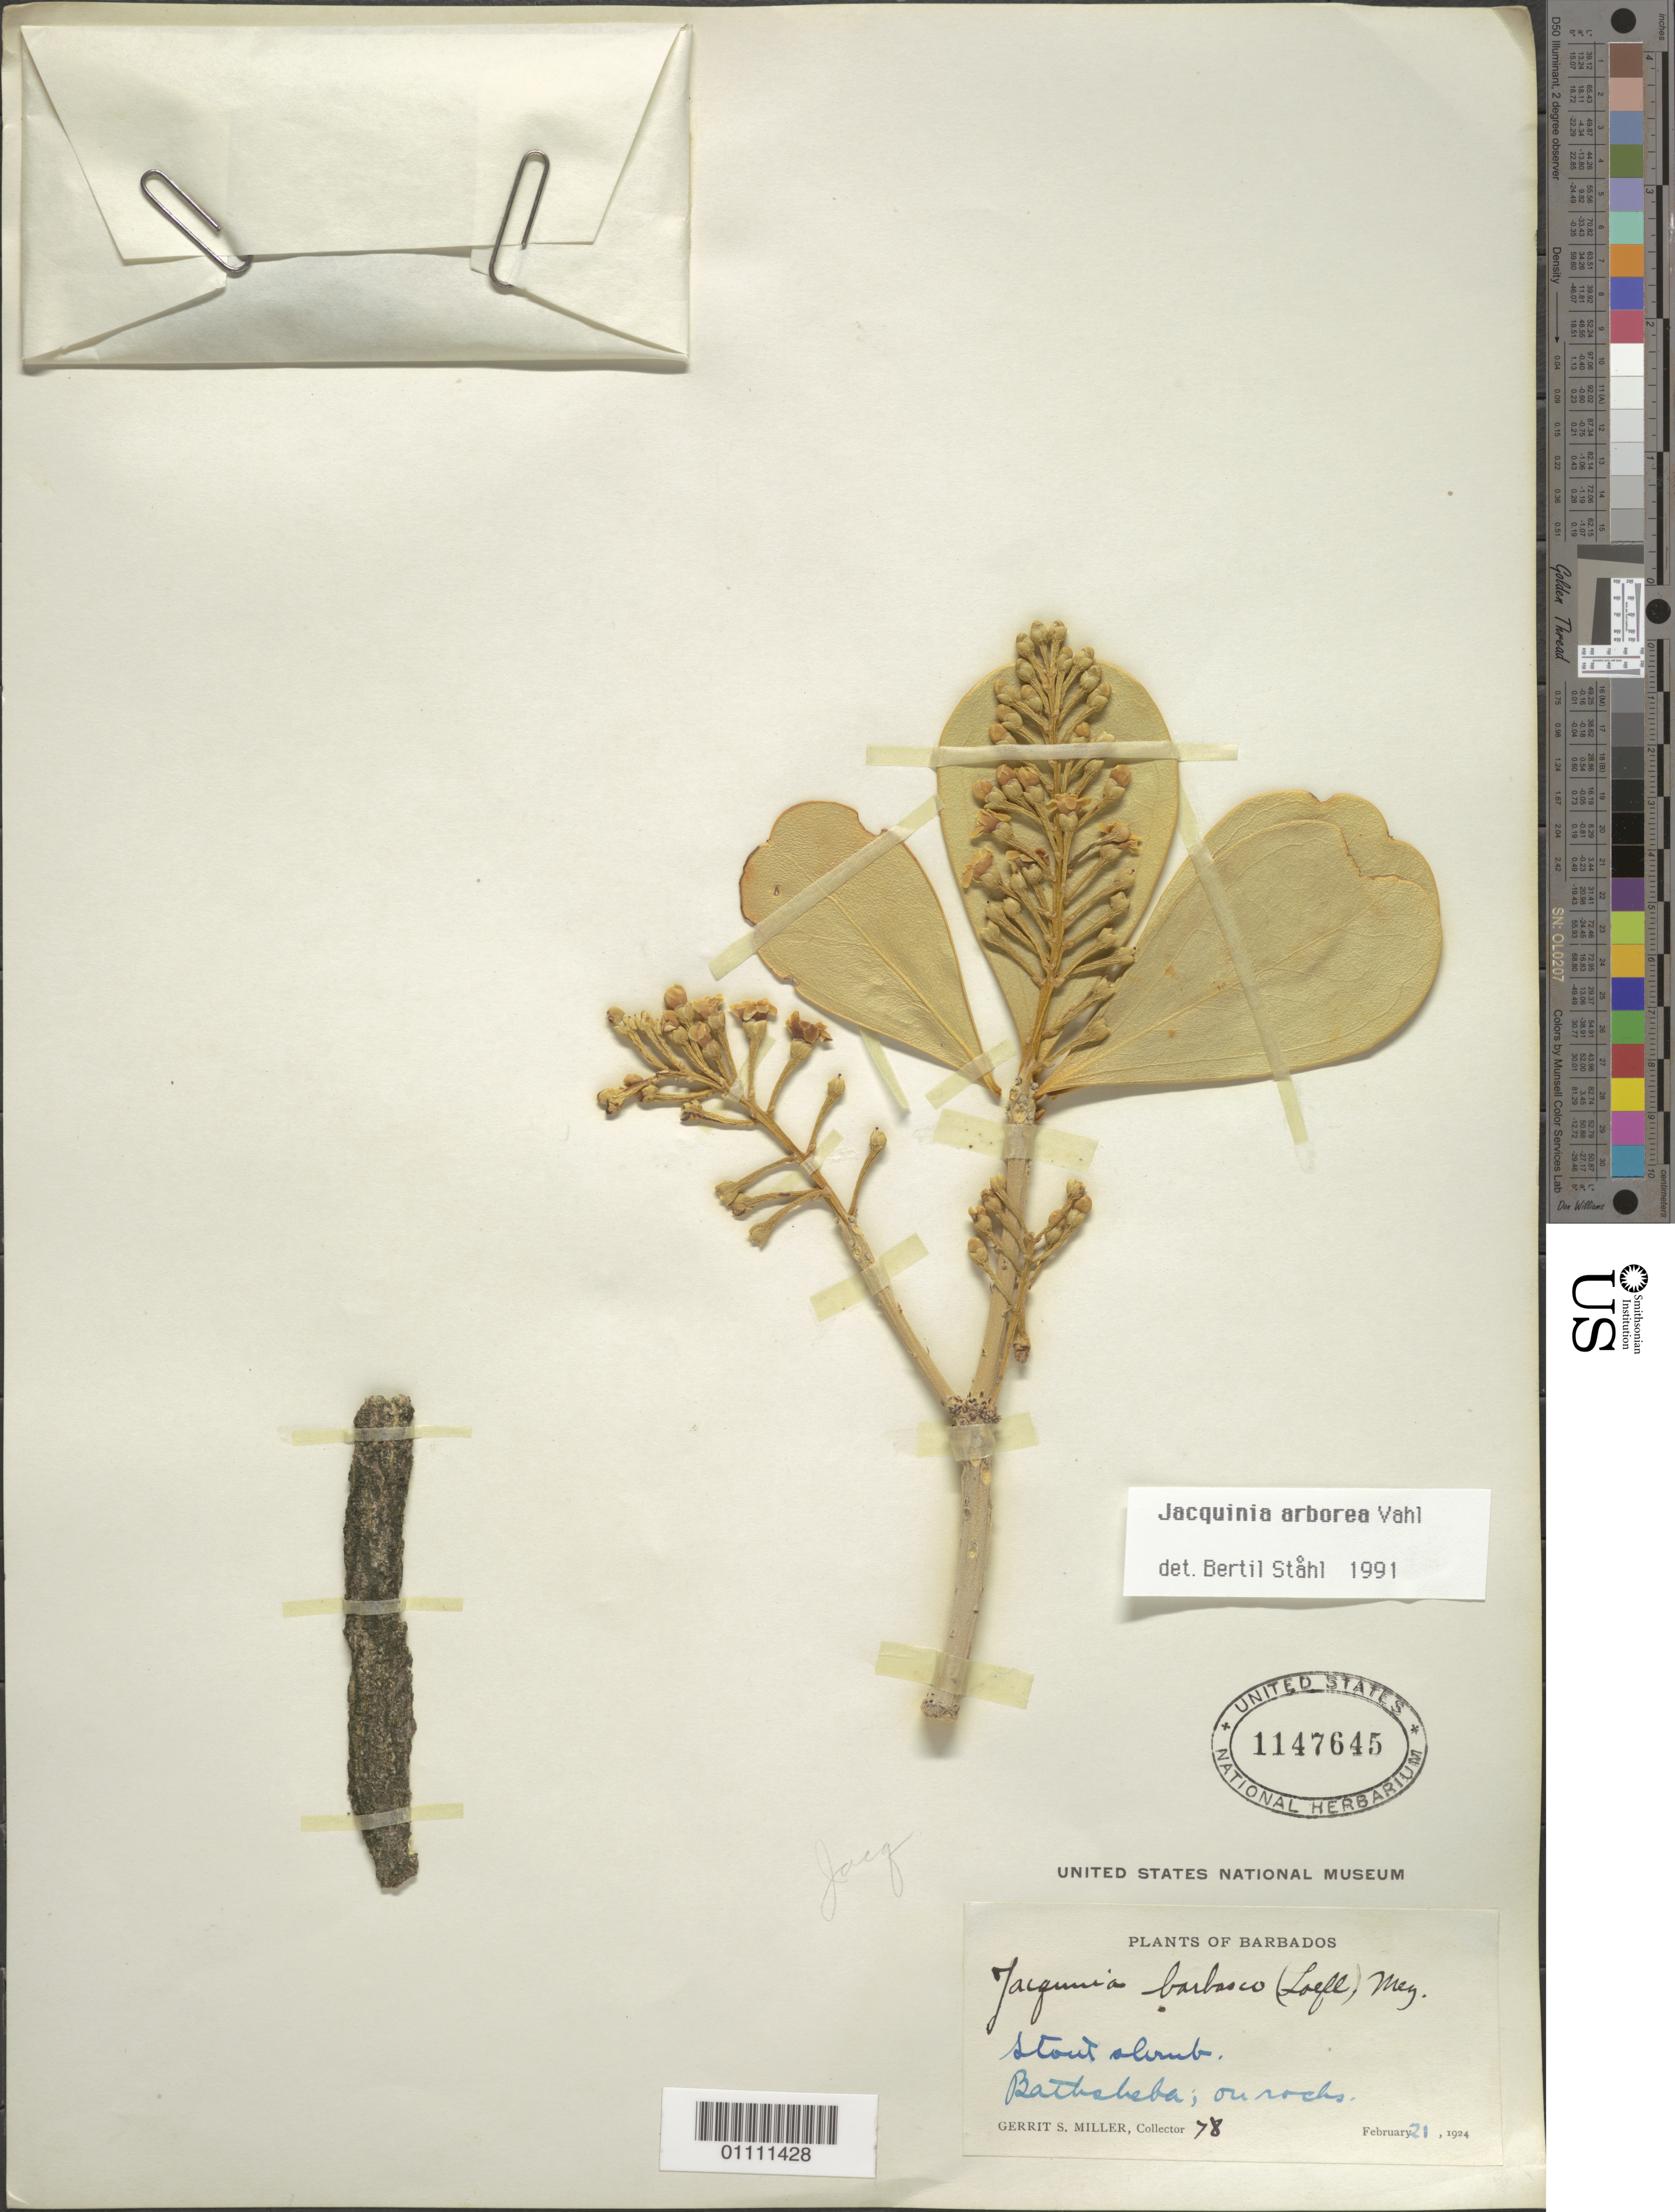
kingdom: Plantae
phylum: Tracheophyta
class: Magnoliopsida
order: Ericales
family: Primulaceae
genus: Jacquinia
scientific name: Jacquinia arborea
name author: Vahl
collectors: G. S. Miller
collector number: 78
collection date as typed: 21 Feb 1924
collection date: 1924-02-21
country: Barbados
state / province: Saint Joseph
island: Barbados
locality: Bathsheba, on rocks.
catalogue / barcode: US 1147645